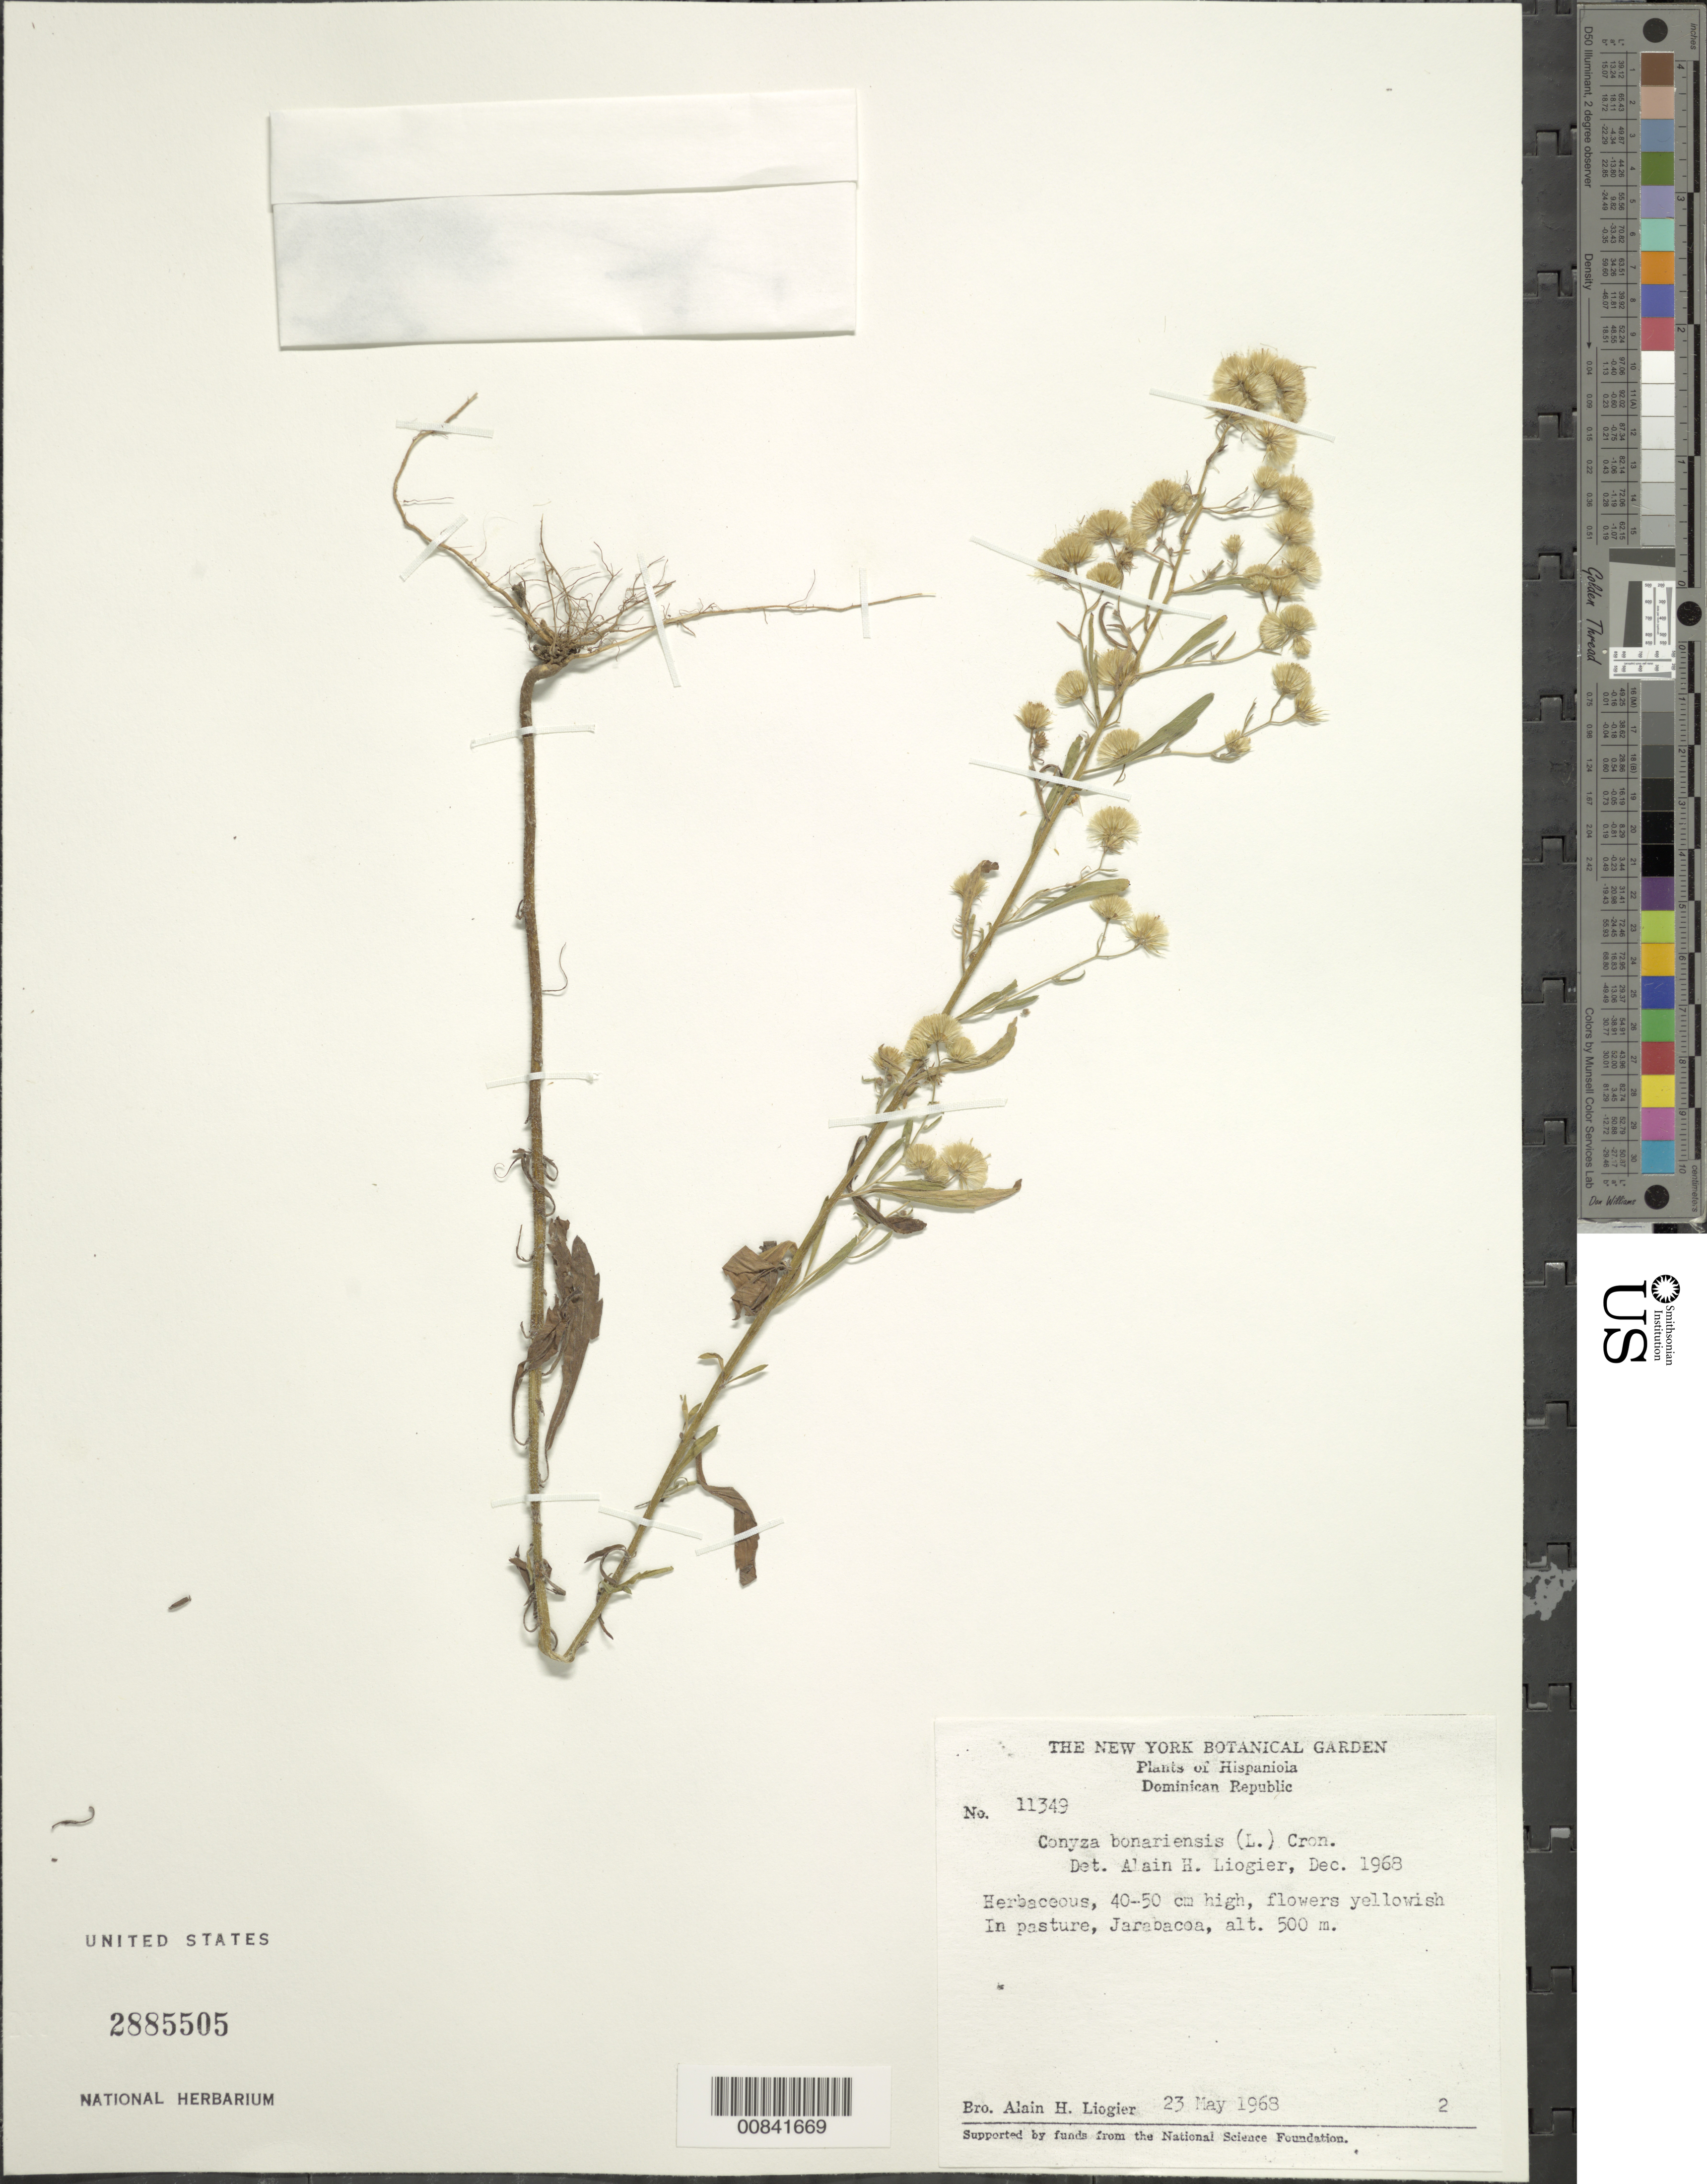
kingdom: Plantae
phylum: Tracheophyta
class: Magnoliopsida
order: Asterales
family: Asteraceae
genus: Conyza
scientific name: Conyza bonariensis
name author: (L.) Cronq.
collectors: A. H. Liogier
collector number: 11349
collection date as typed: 23 May 1968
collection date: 1968-05-23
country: Dominican Republic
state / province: La Vega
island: Hispaniola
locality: Jarabacoa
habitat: In pastures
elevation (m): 500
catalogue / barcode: US 2885505